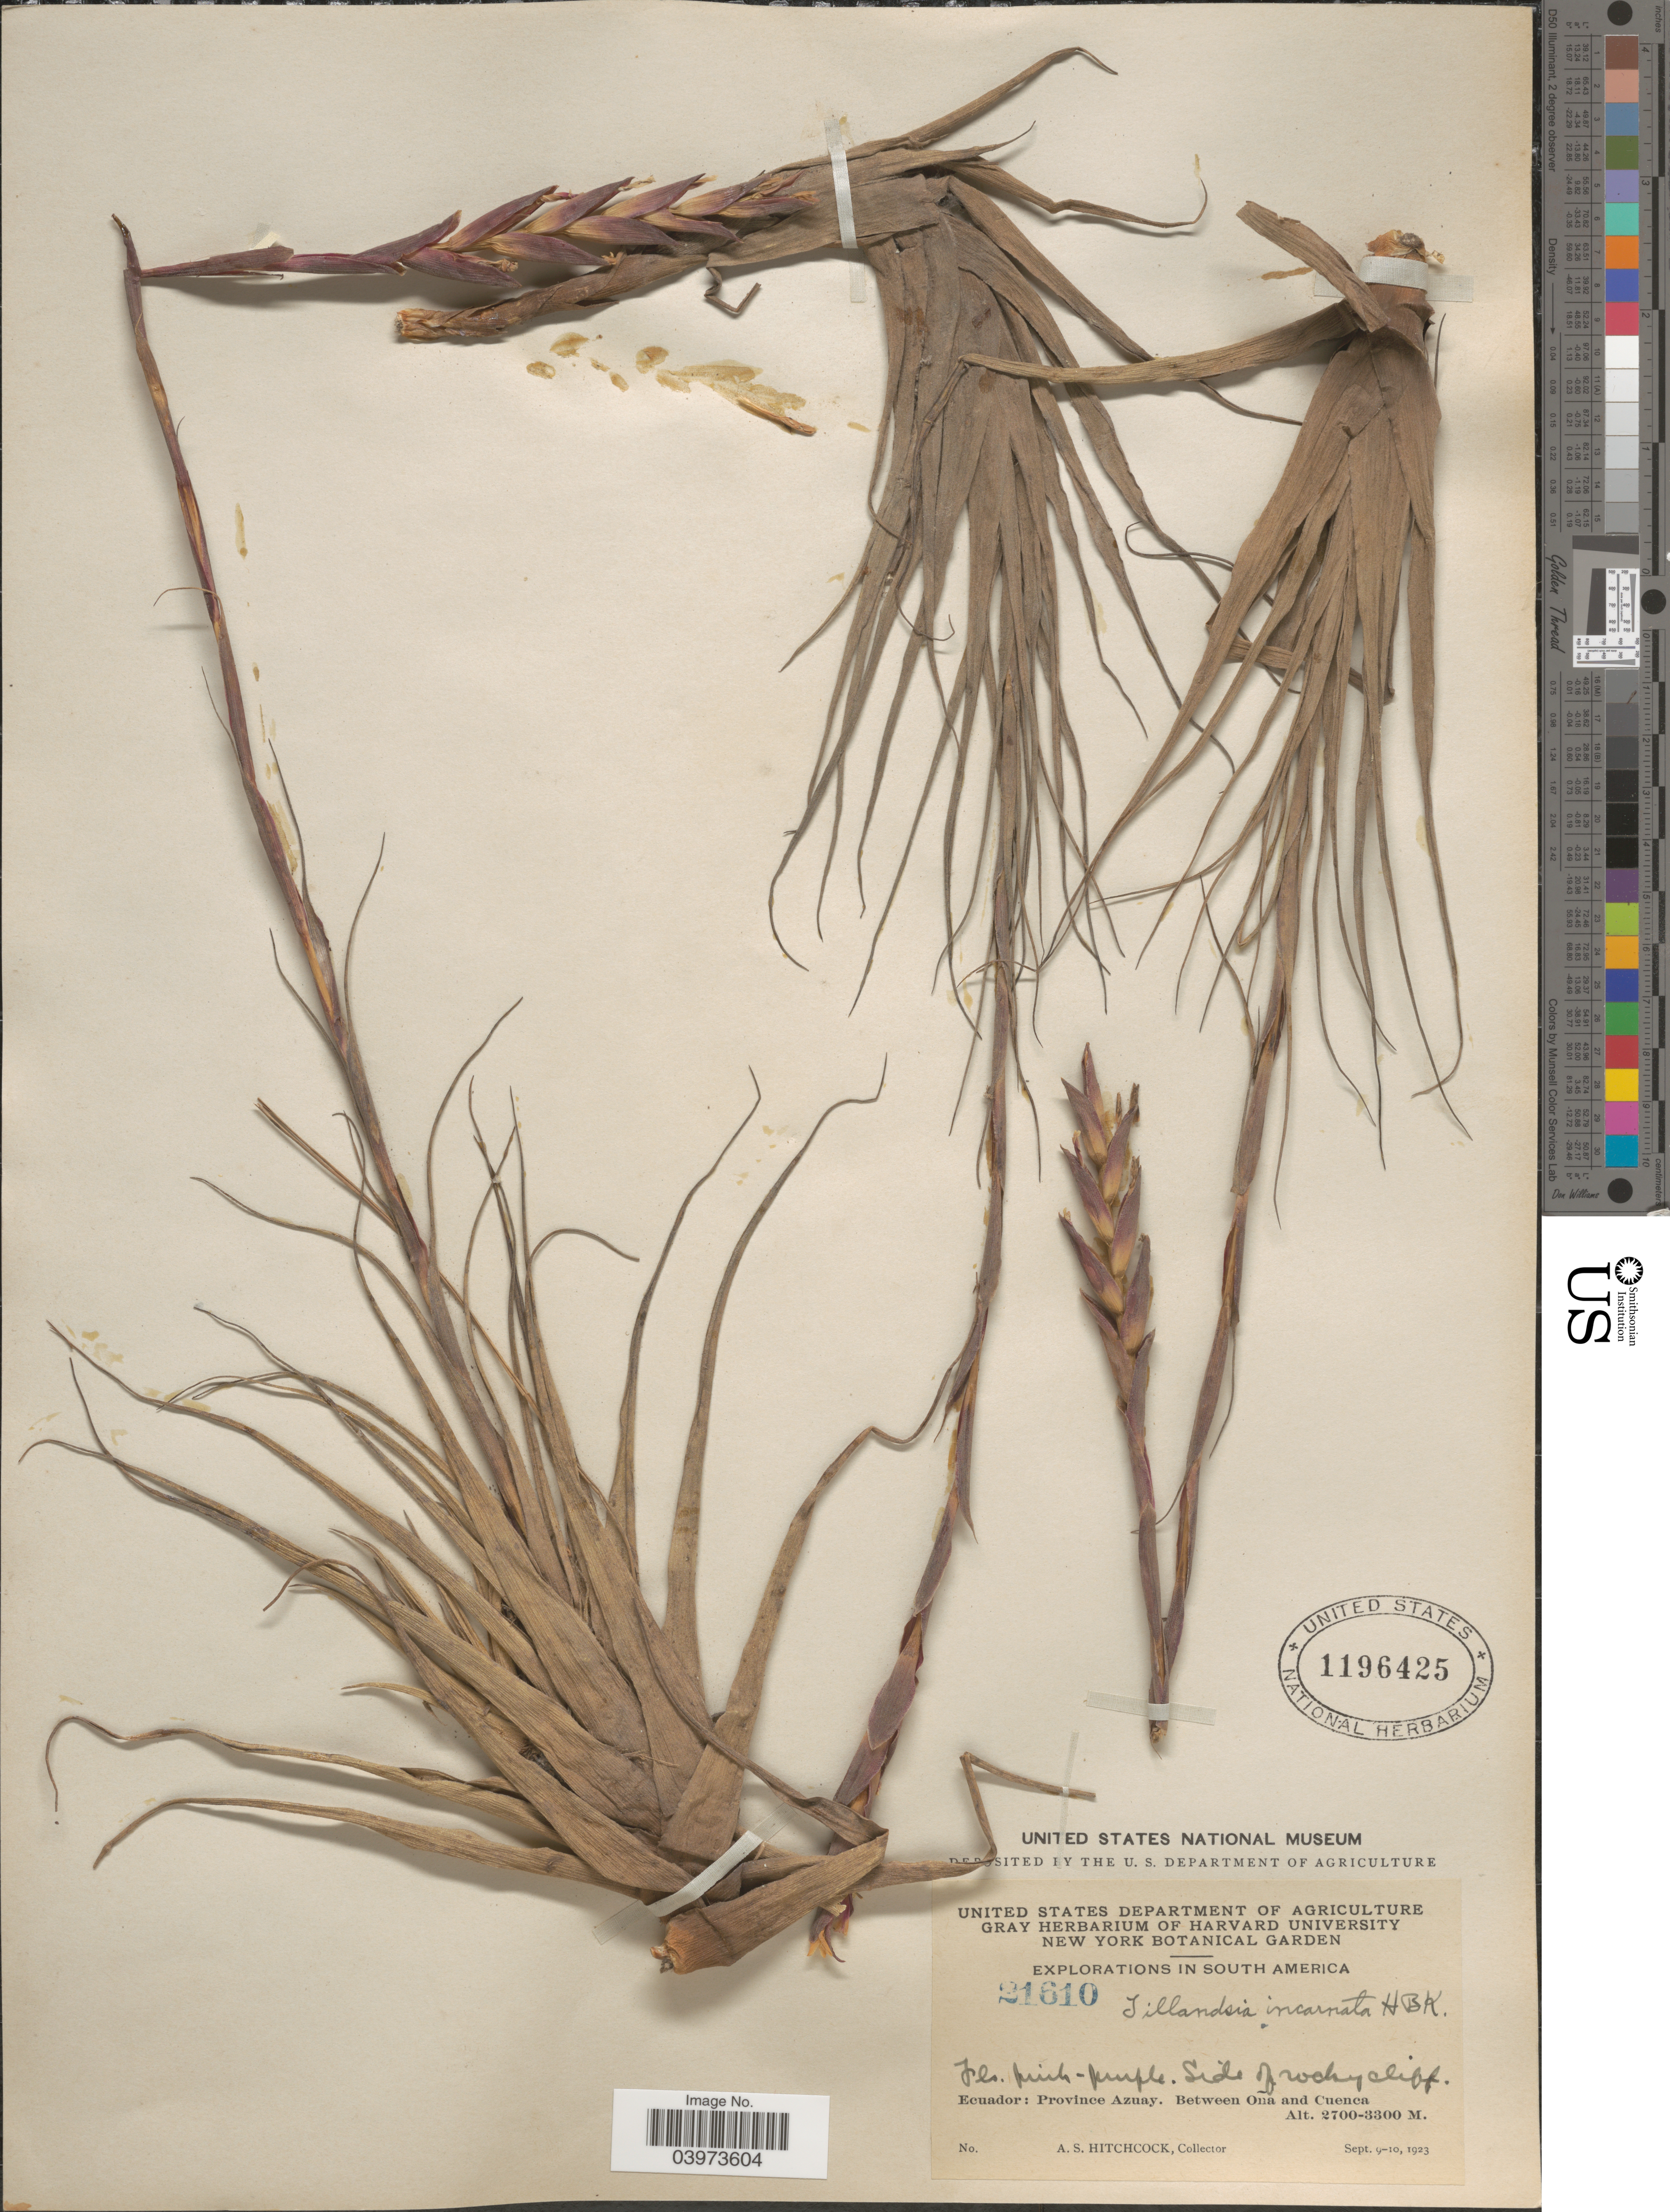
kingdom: Plantae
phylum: Tracheophyta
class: Liliopsida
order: Poales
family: Bromeliaceae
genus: Tillandsia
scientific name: Tillandsia incarnata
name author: Kunth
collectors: A. S. Hitchcock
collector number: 21610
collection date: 1923-09-09/1923-09-10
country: Ecuador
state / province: Azuay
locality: Explorations in South America. Between Oña and Cuenca.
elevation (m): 2700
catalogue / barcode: US 1196425